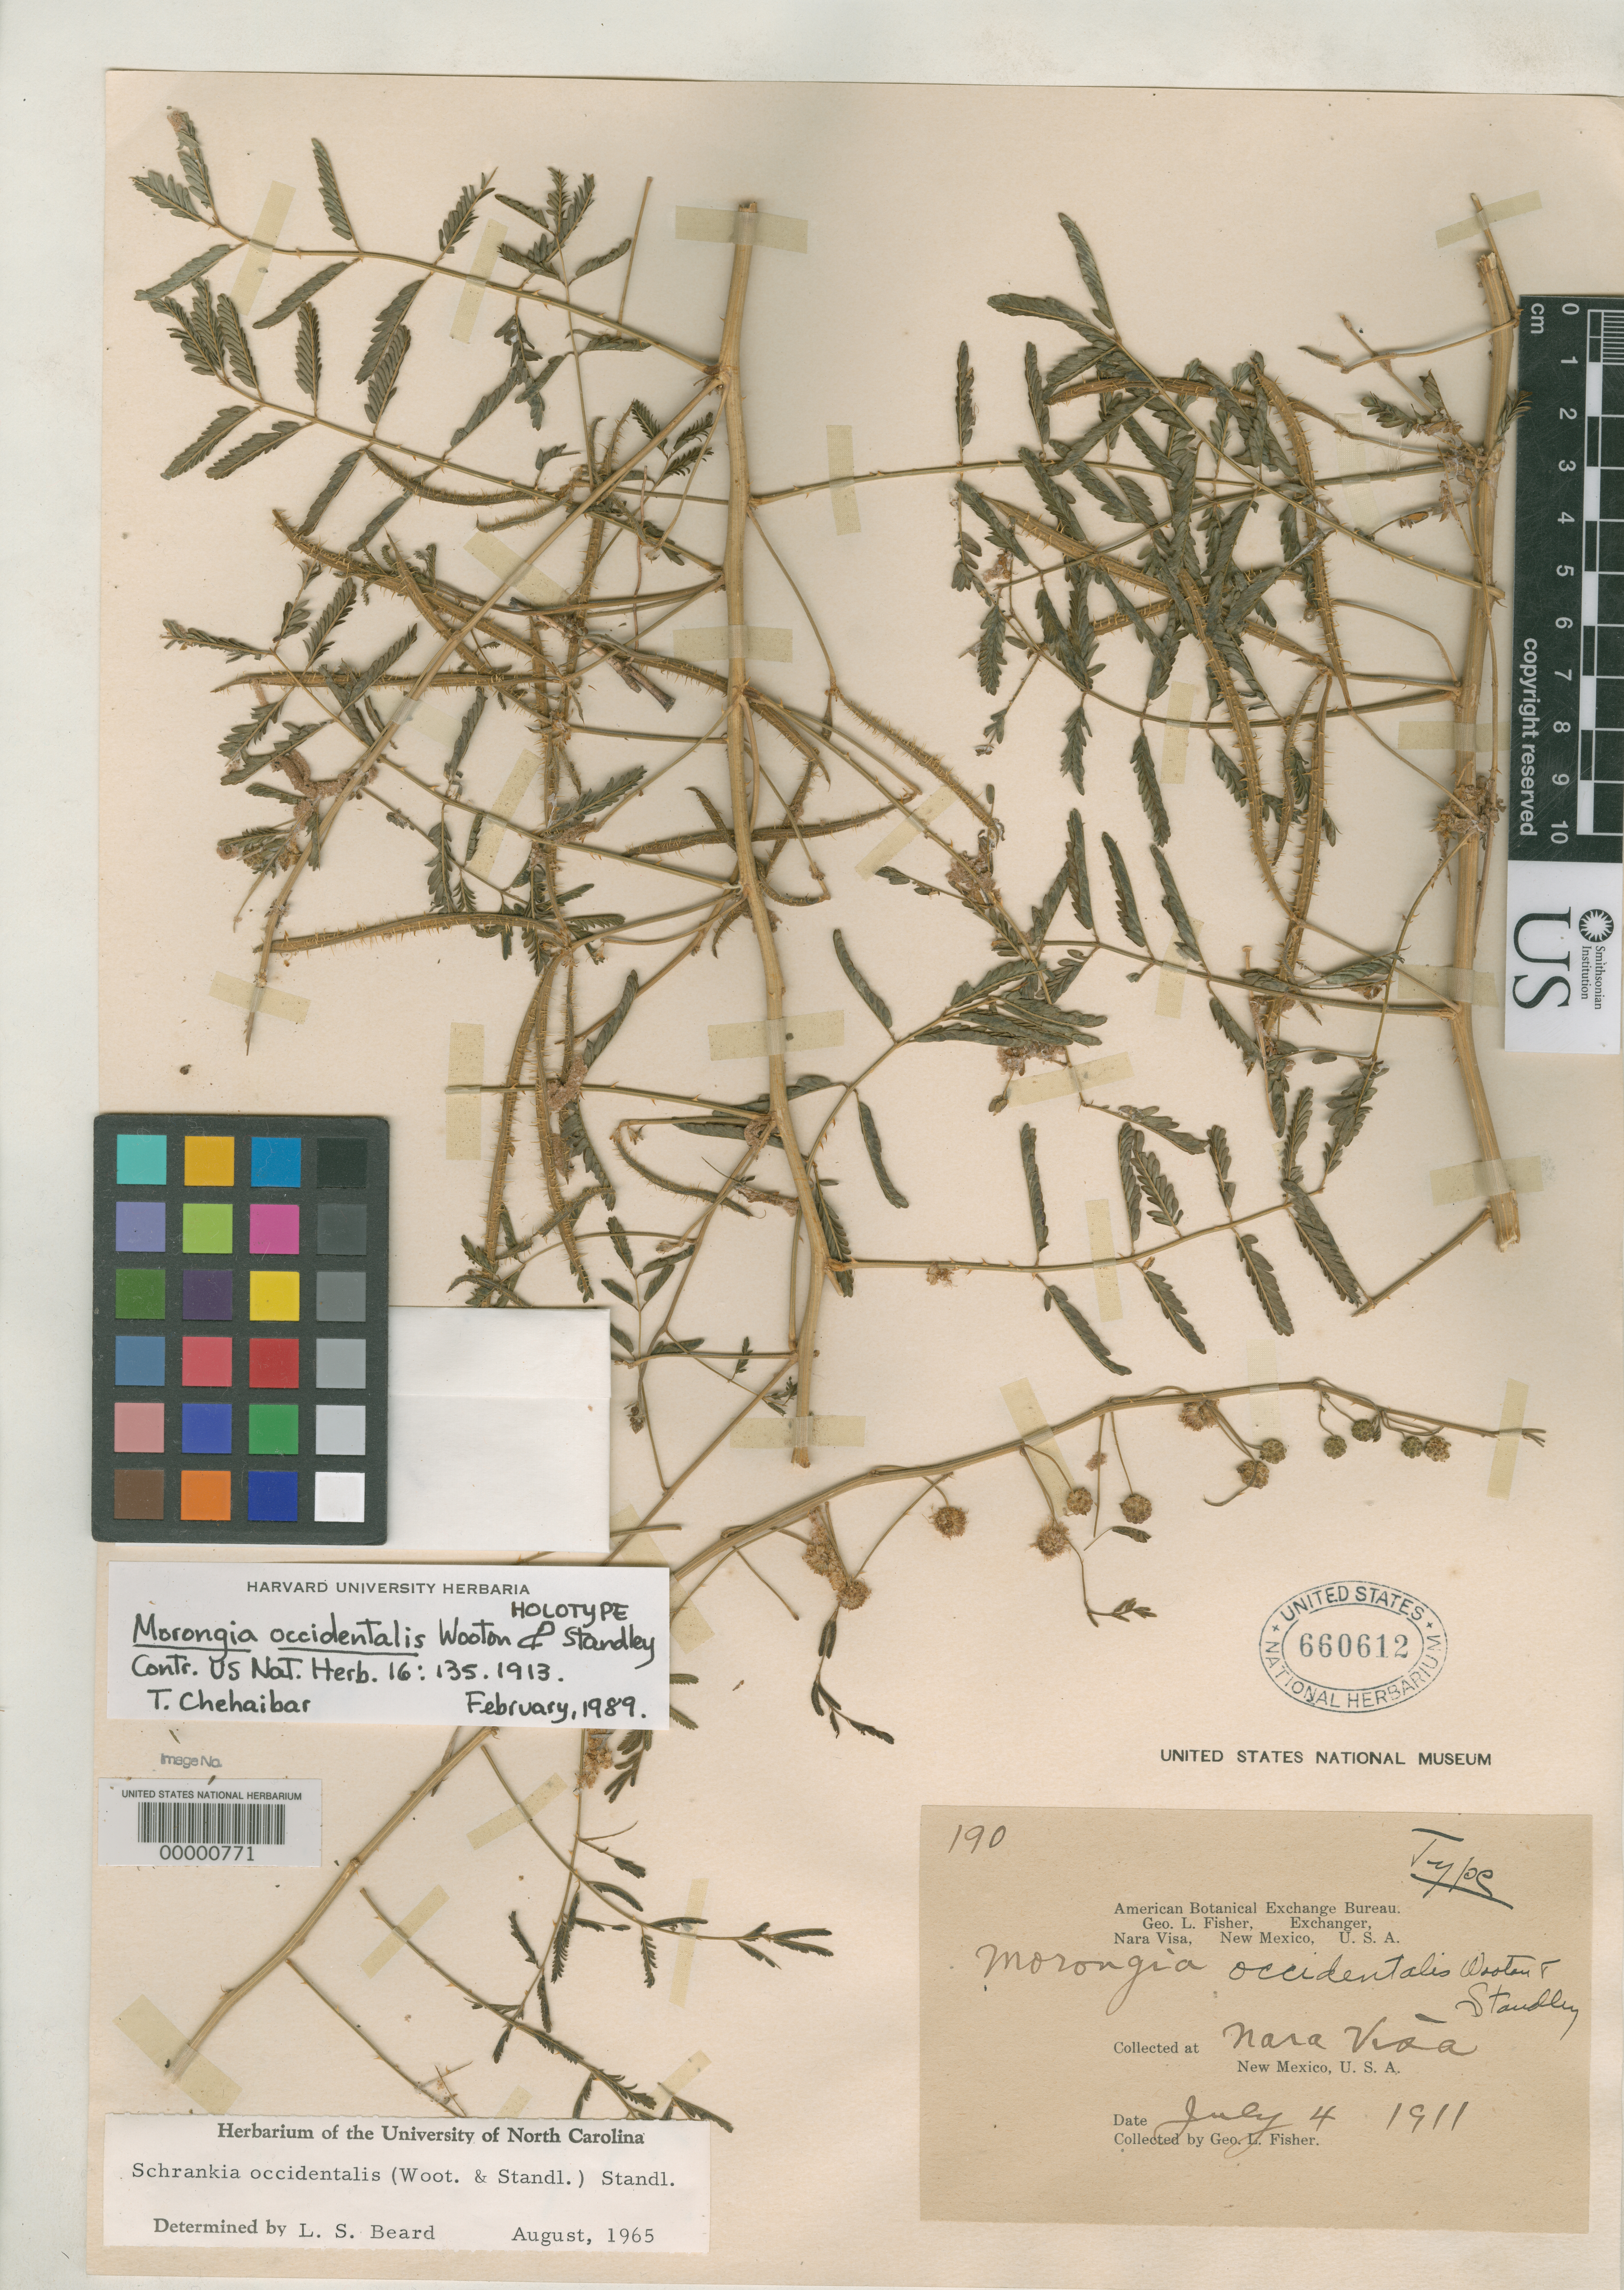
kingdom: Plantae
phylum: Tracheophyta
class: Magnoliopsida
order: Fabales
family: Fabaceae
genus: Morongia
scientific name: Morongia occidentalis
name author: Wooton & Standl.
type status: Holotype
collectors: G. L. Fisher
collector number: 190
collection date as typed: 04 Jul 1911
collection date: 1911-07-04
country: United States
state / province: New Mexico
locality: Near Nara Visa.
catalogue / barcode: US 660612